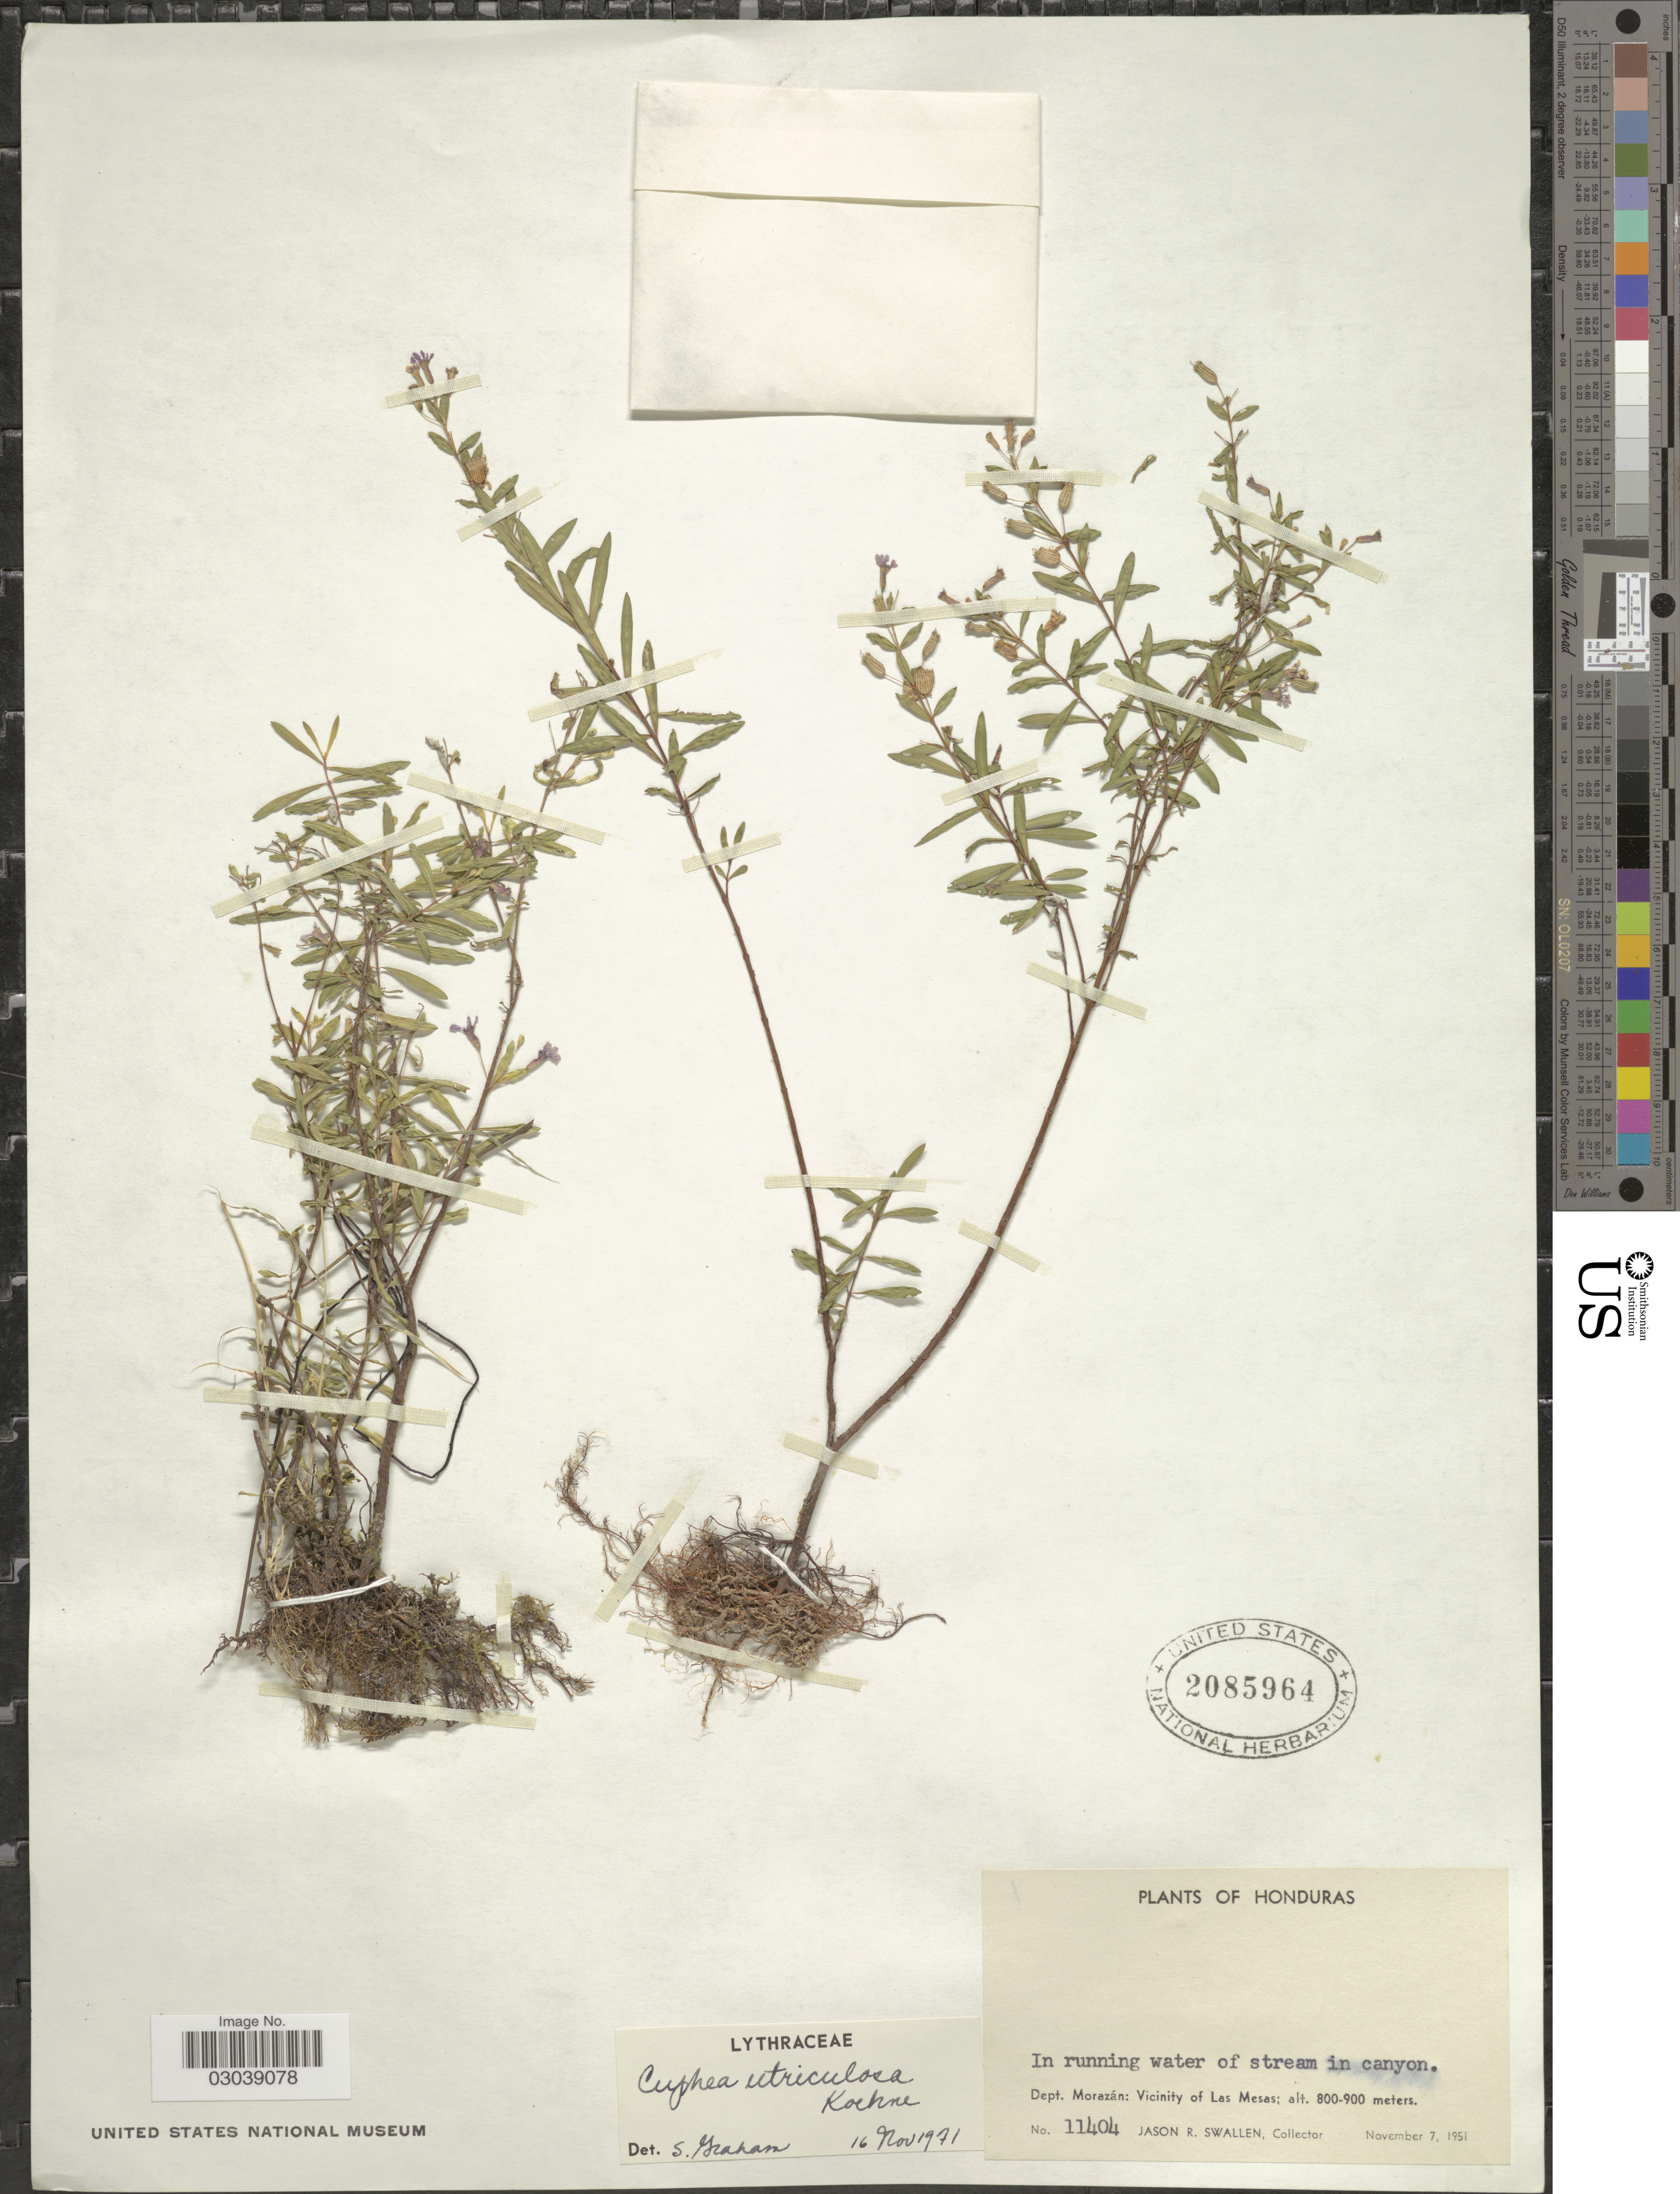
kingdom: Plantae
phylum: Tracheophyta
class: Magnoliopsida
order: Myrtales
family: Lythraceae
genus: Cuphea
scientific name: Cuphea utriculosa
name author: Koehne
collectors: J. R. Swallen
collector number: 11404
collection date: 1951-11-07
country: Honduras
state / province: Fco. Morazán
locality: Dept. Morazán: Vicinity of Las Mesa.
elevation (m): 800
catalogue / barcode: US 2085964